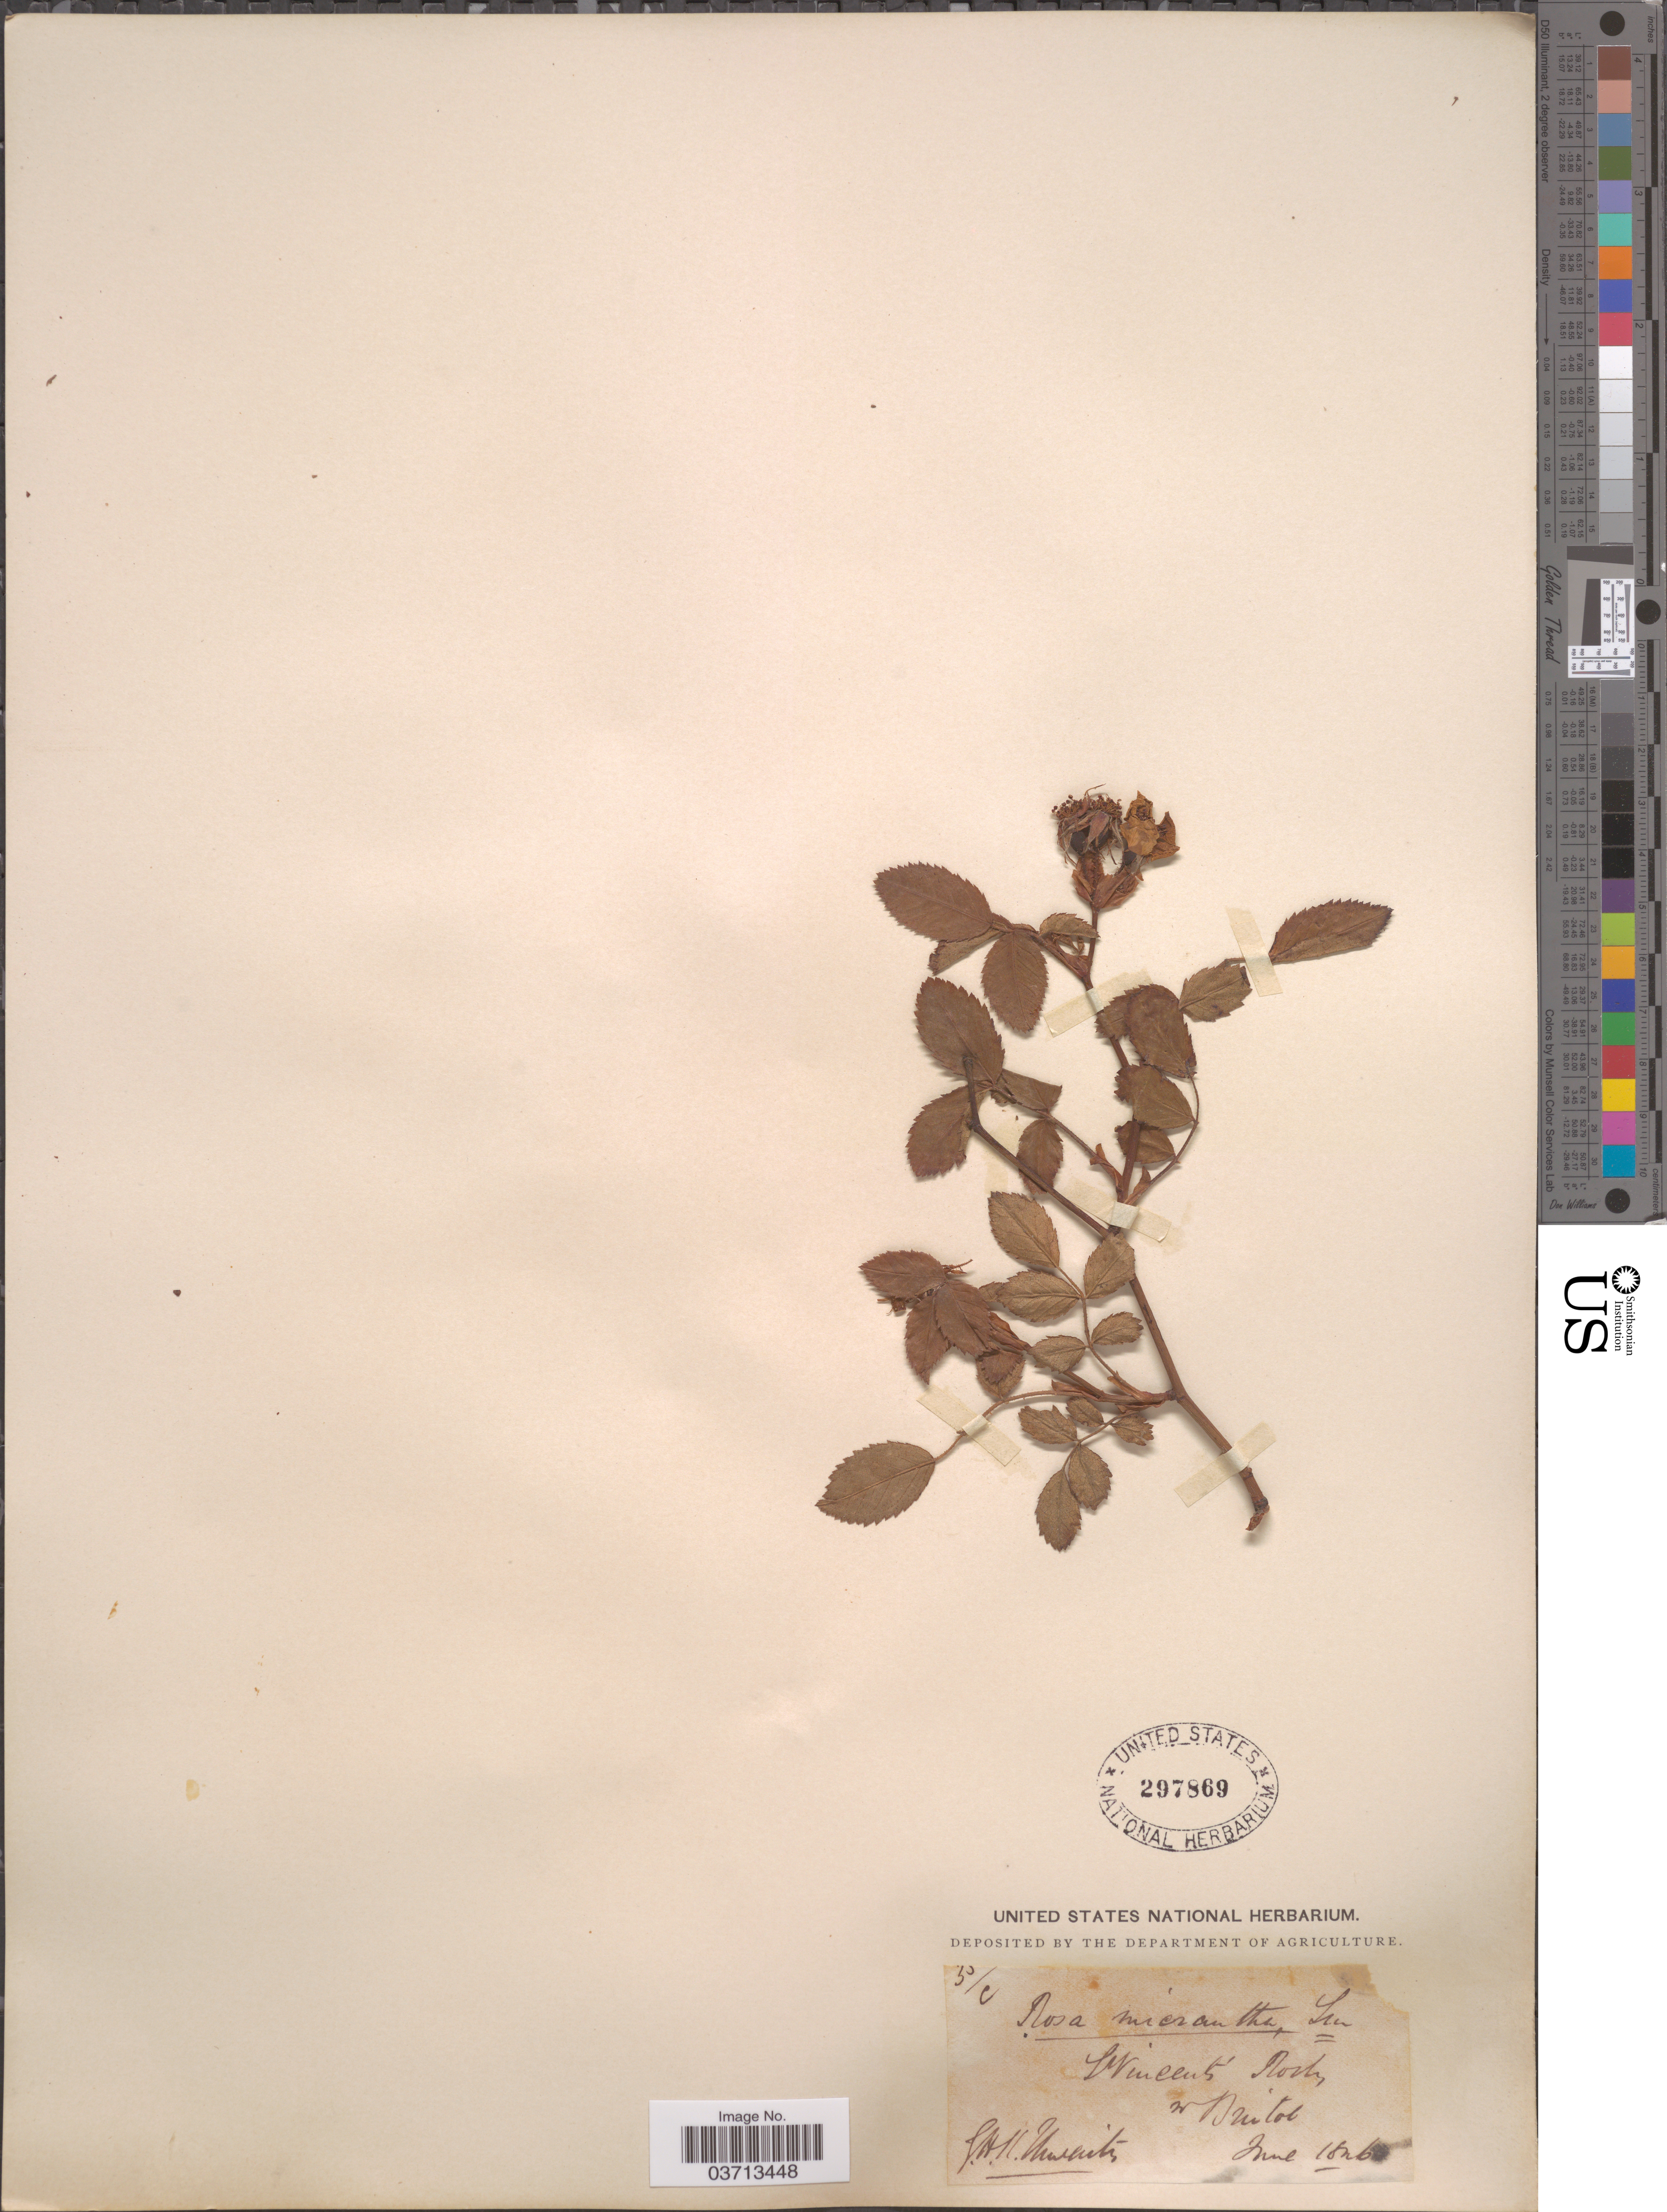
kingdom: Plantae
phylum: Tracheophyta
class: Magnoliopsida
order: Rosales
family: Rosaceae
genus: Rosa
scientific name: Rosa micrantha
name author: Borrer ex Small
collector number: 30/c*?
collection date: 1846-06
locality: [illegible text] Bristol.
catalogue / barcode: US 297869